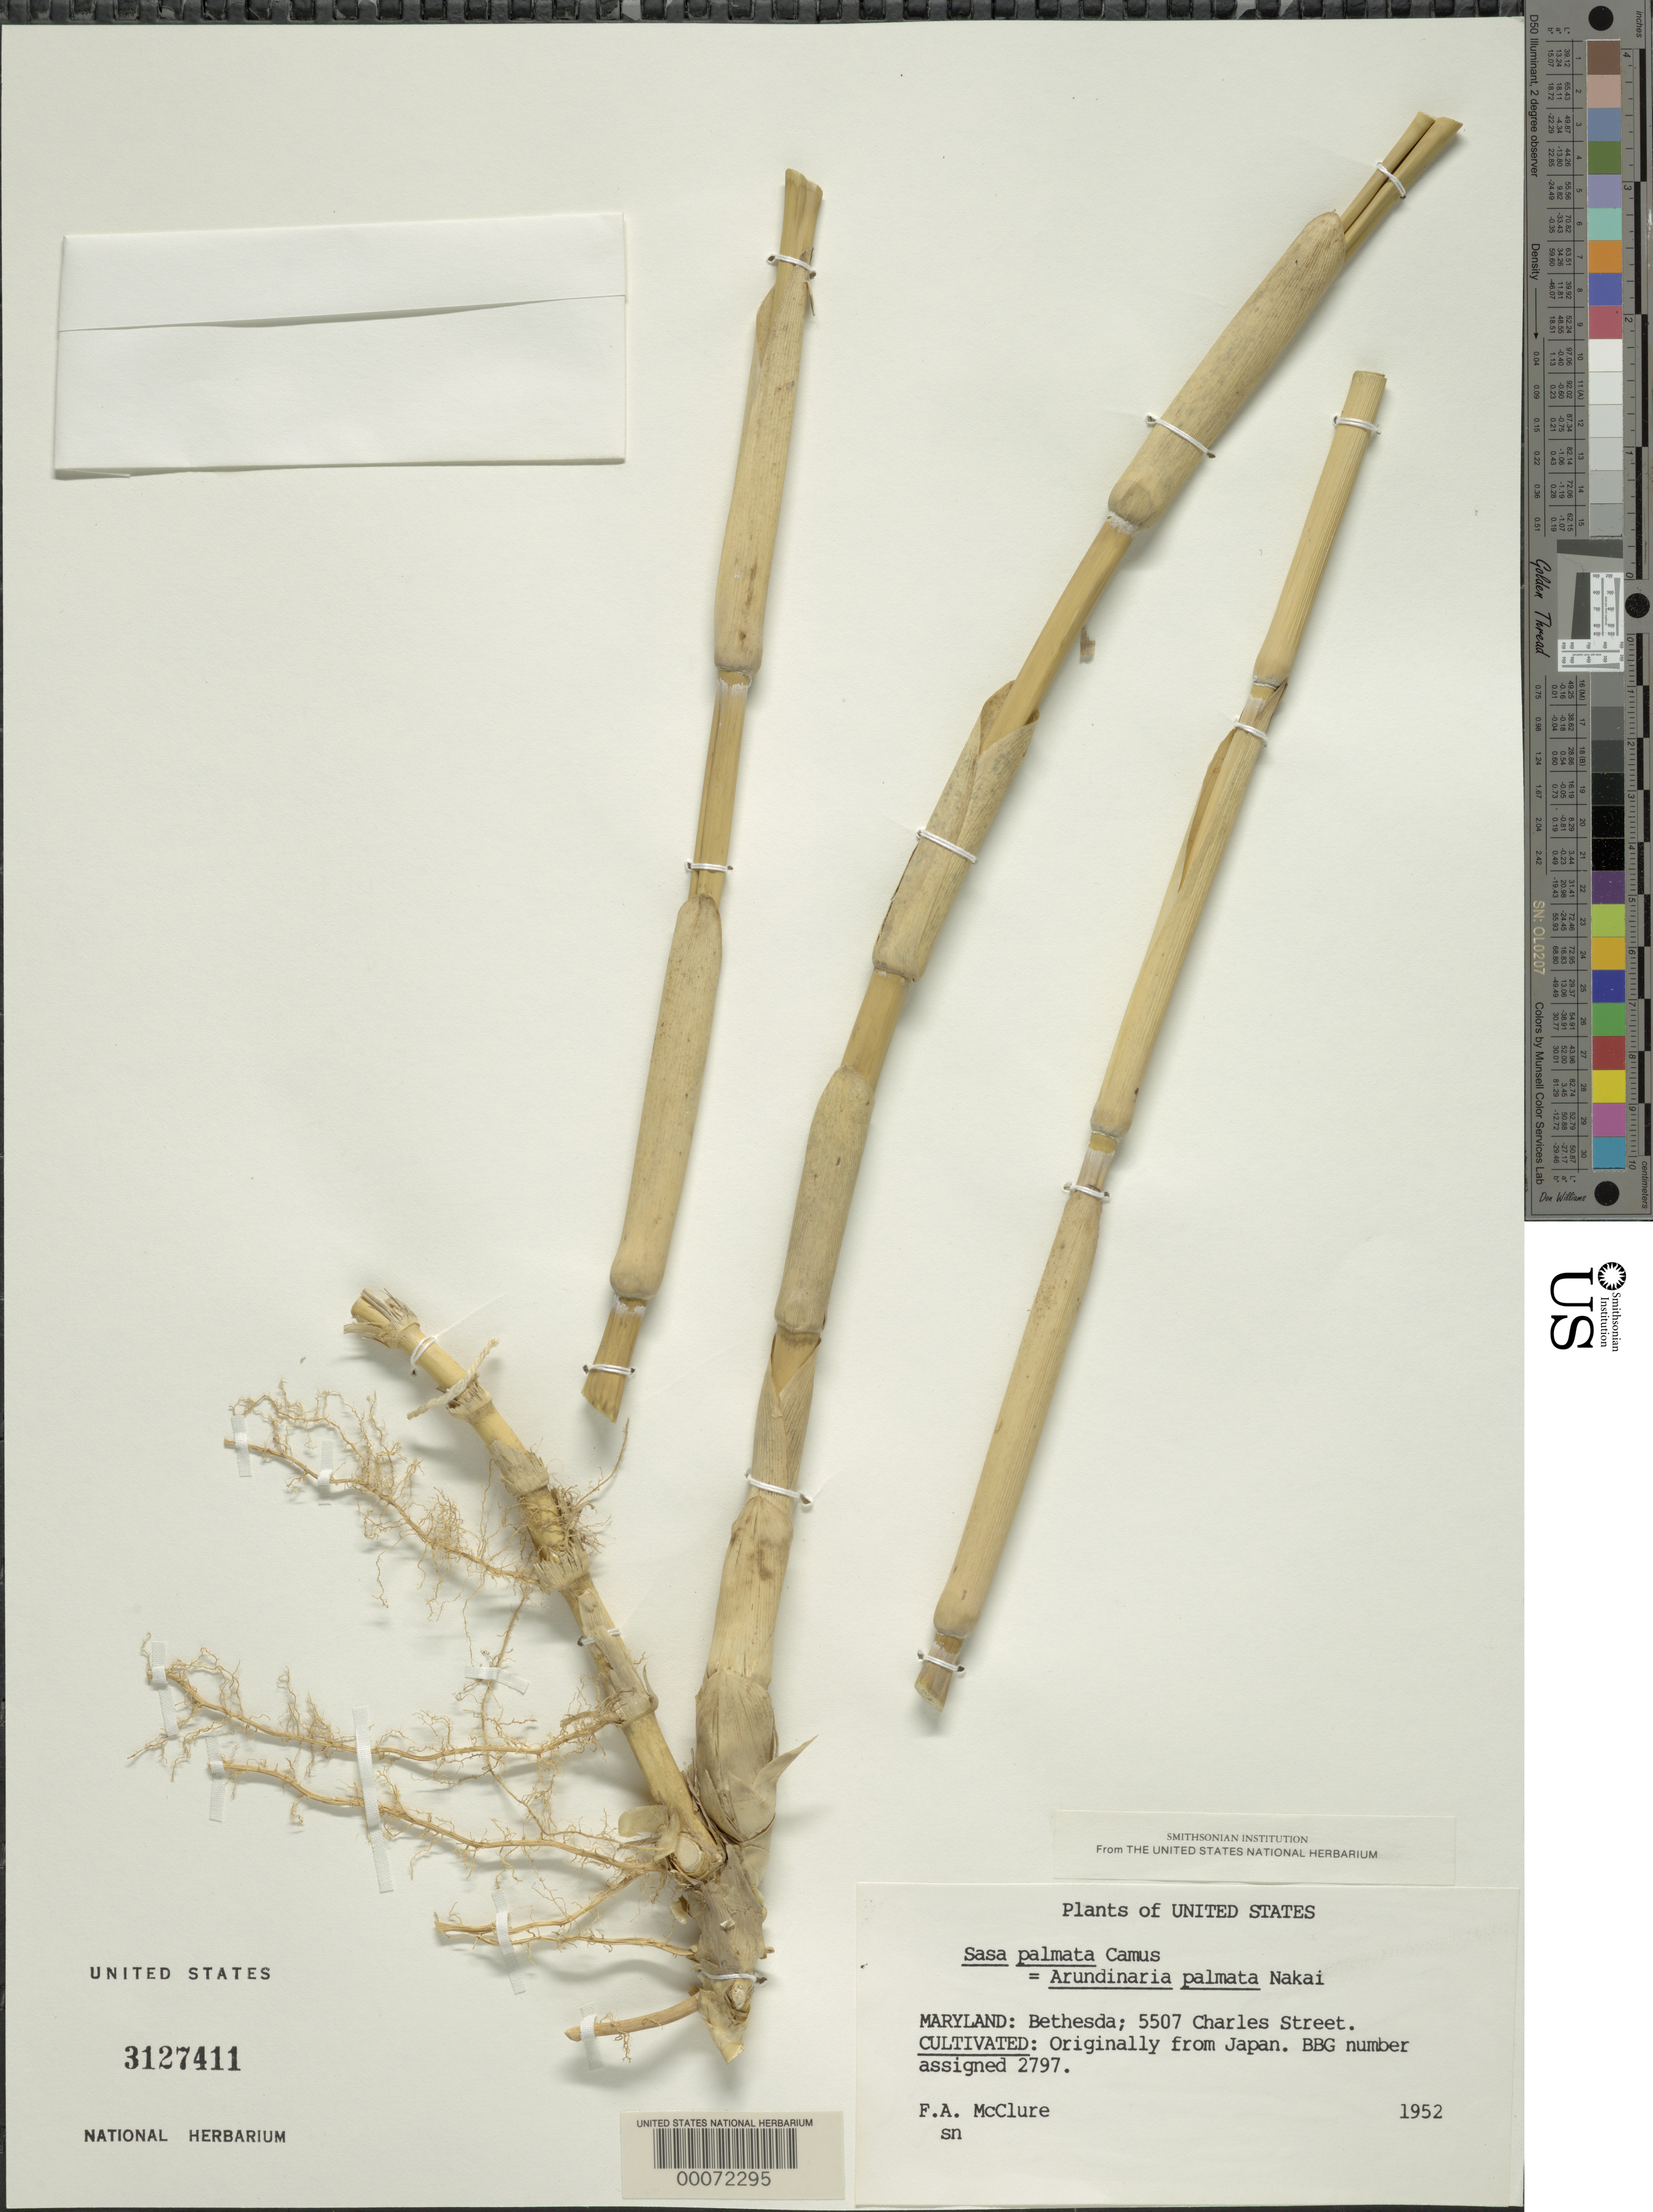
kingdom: Plantae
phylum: Tracheophyta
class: Liliopsida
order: Poales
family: Poaceae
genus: Arundinaria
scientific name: Arundinaria palmata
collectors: F. A. McClure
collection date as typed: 1952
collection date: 1952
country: United States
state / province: Maryland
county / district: Montgomery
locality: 5507 Charles Street, Bethesda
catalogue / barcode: US 3127411